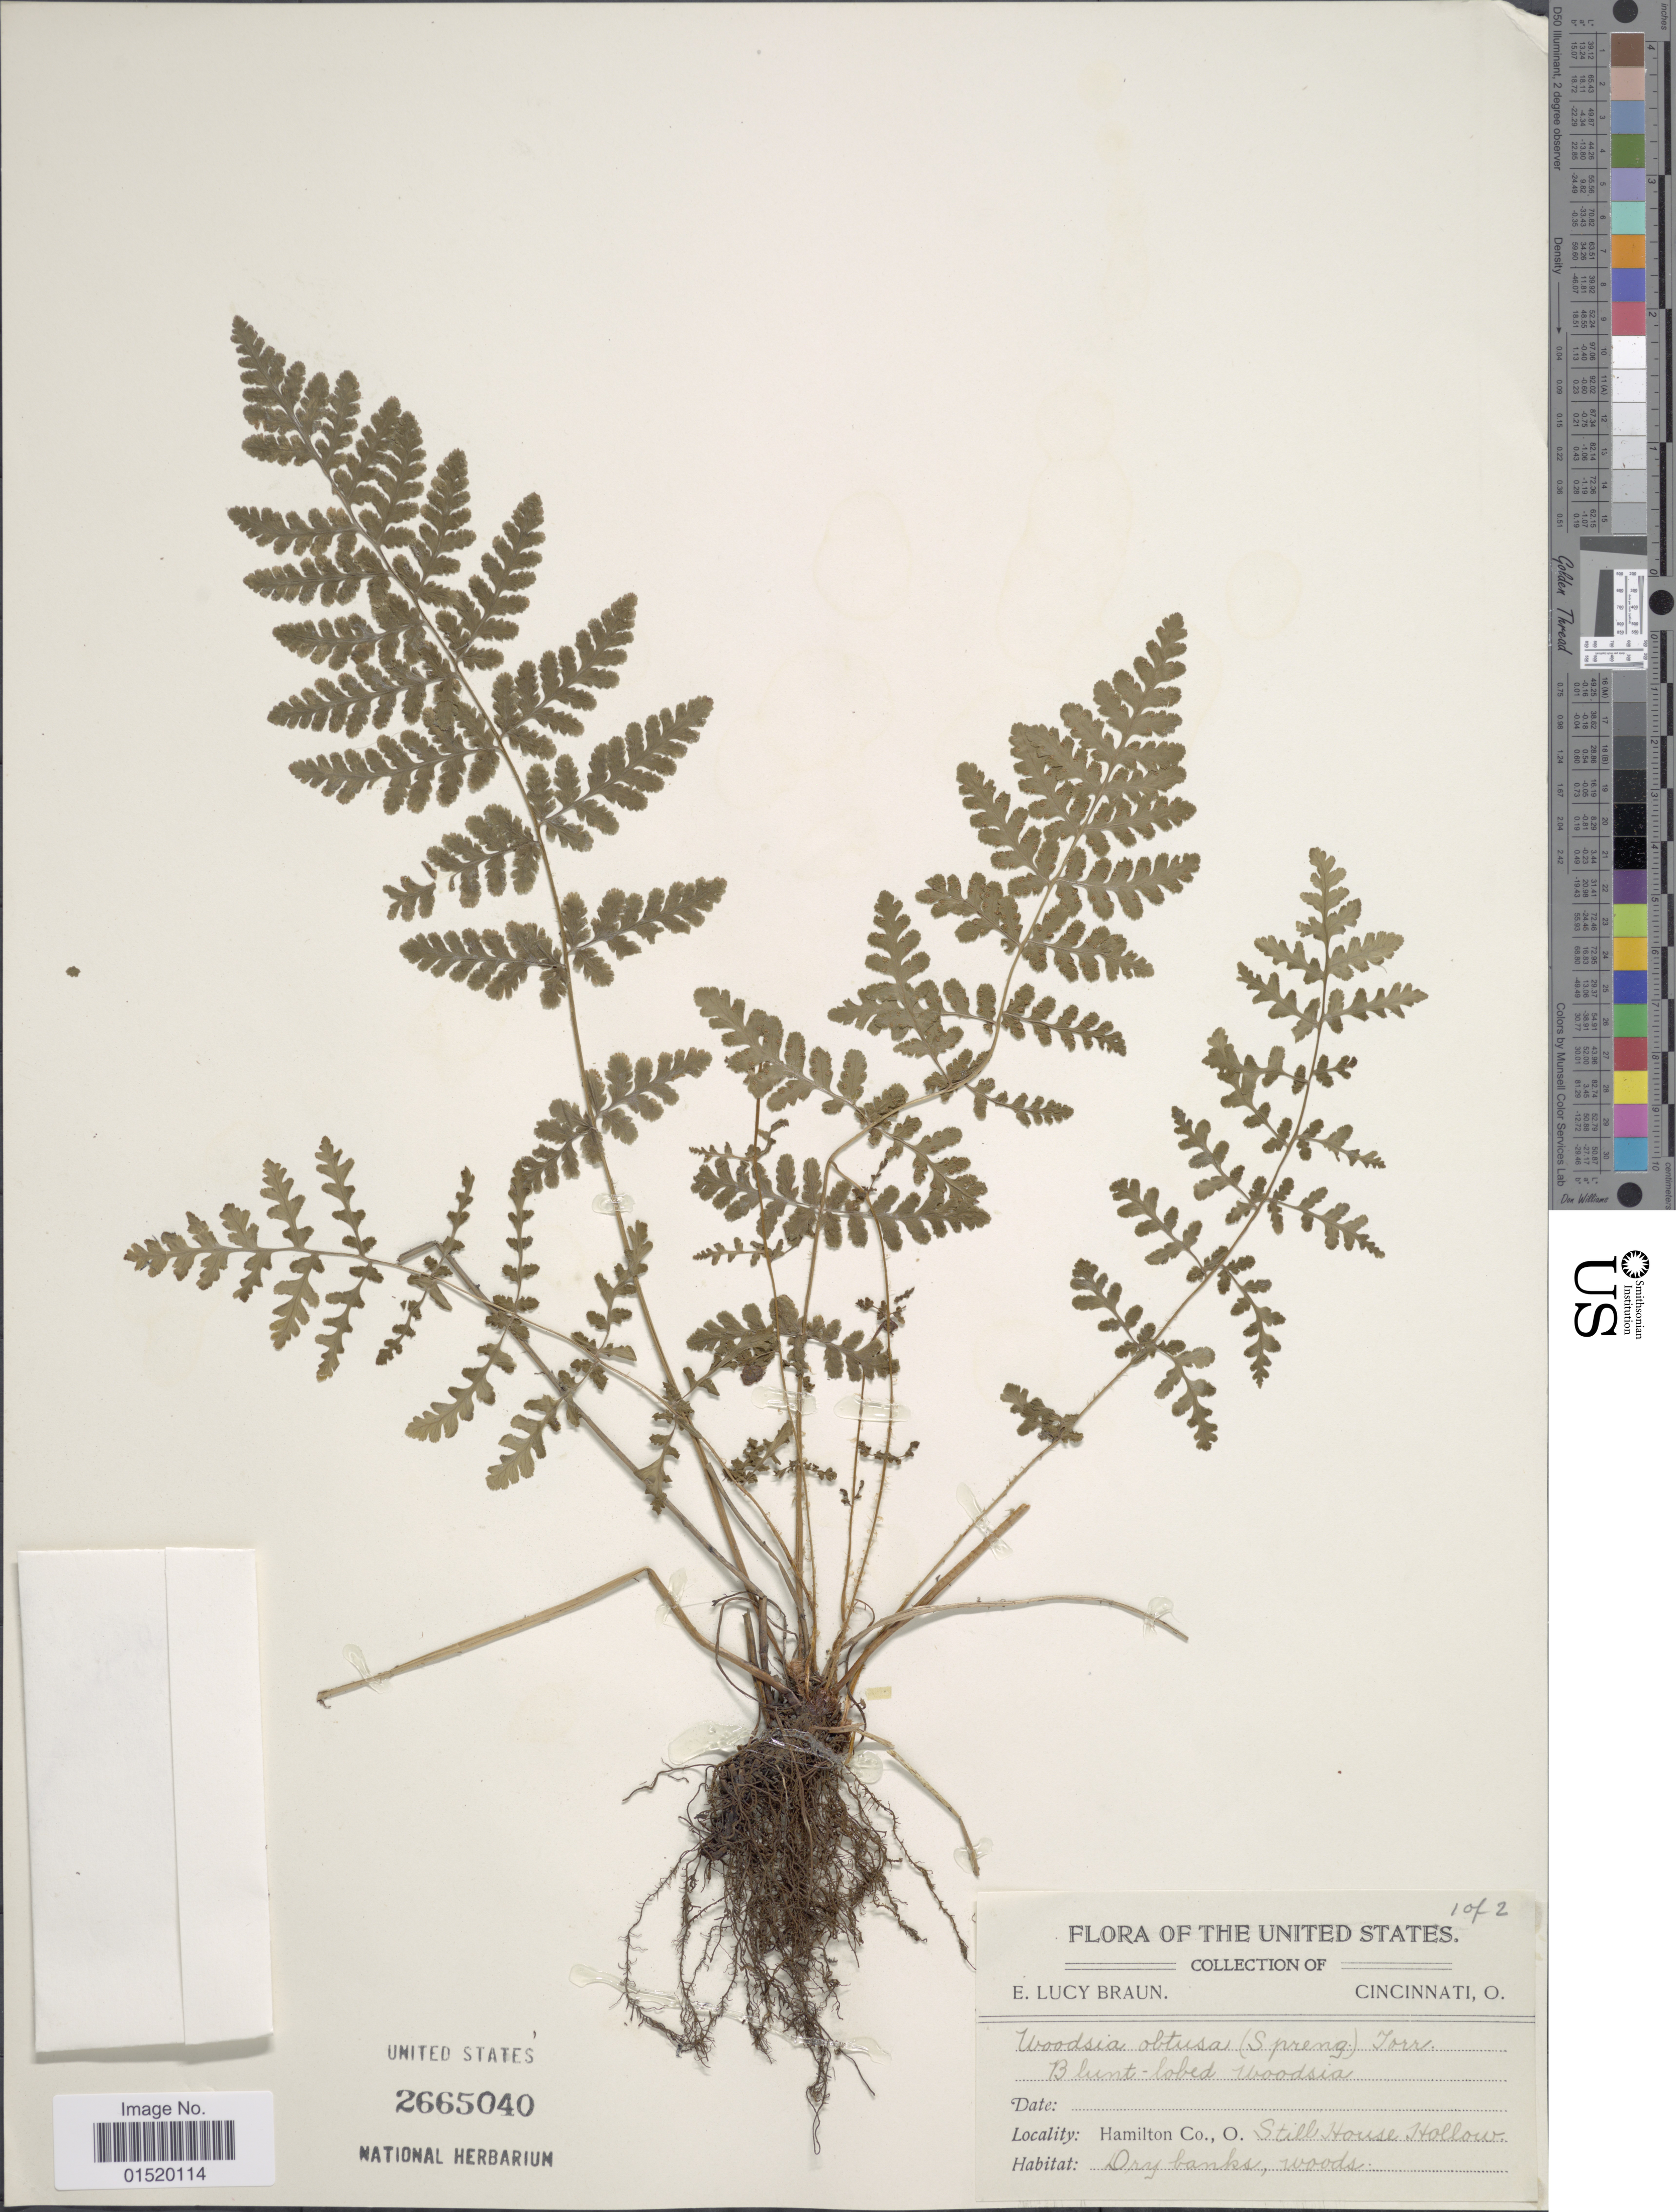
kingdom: Plantae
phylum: Tracheophyta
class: Polypodiopsida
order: Polypodiales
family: Woodsiaceae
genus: Woodsia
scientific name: Woodsia obtusa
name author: (Spreng.) Torr.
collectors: E. L. Braun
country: United States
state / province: Ohio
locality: Hamilton Co., O. Still House Hollow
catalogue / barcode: US 2665040